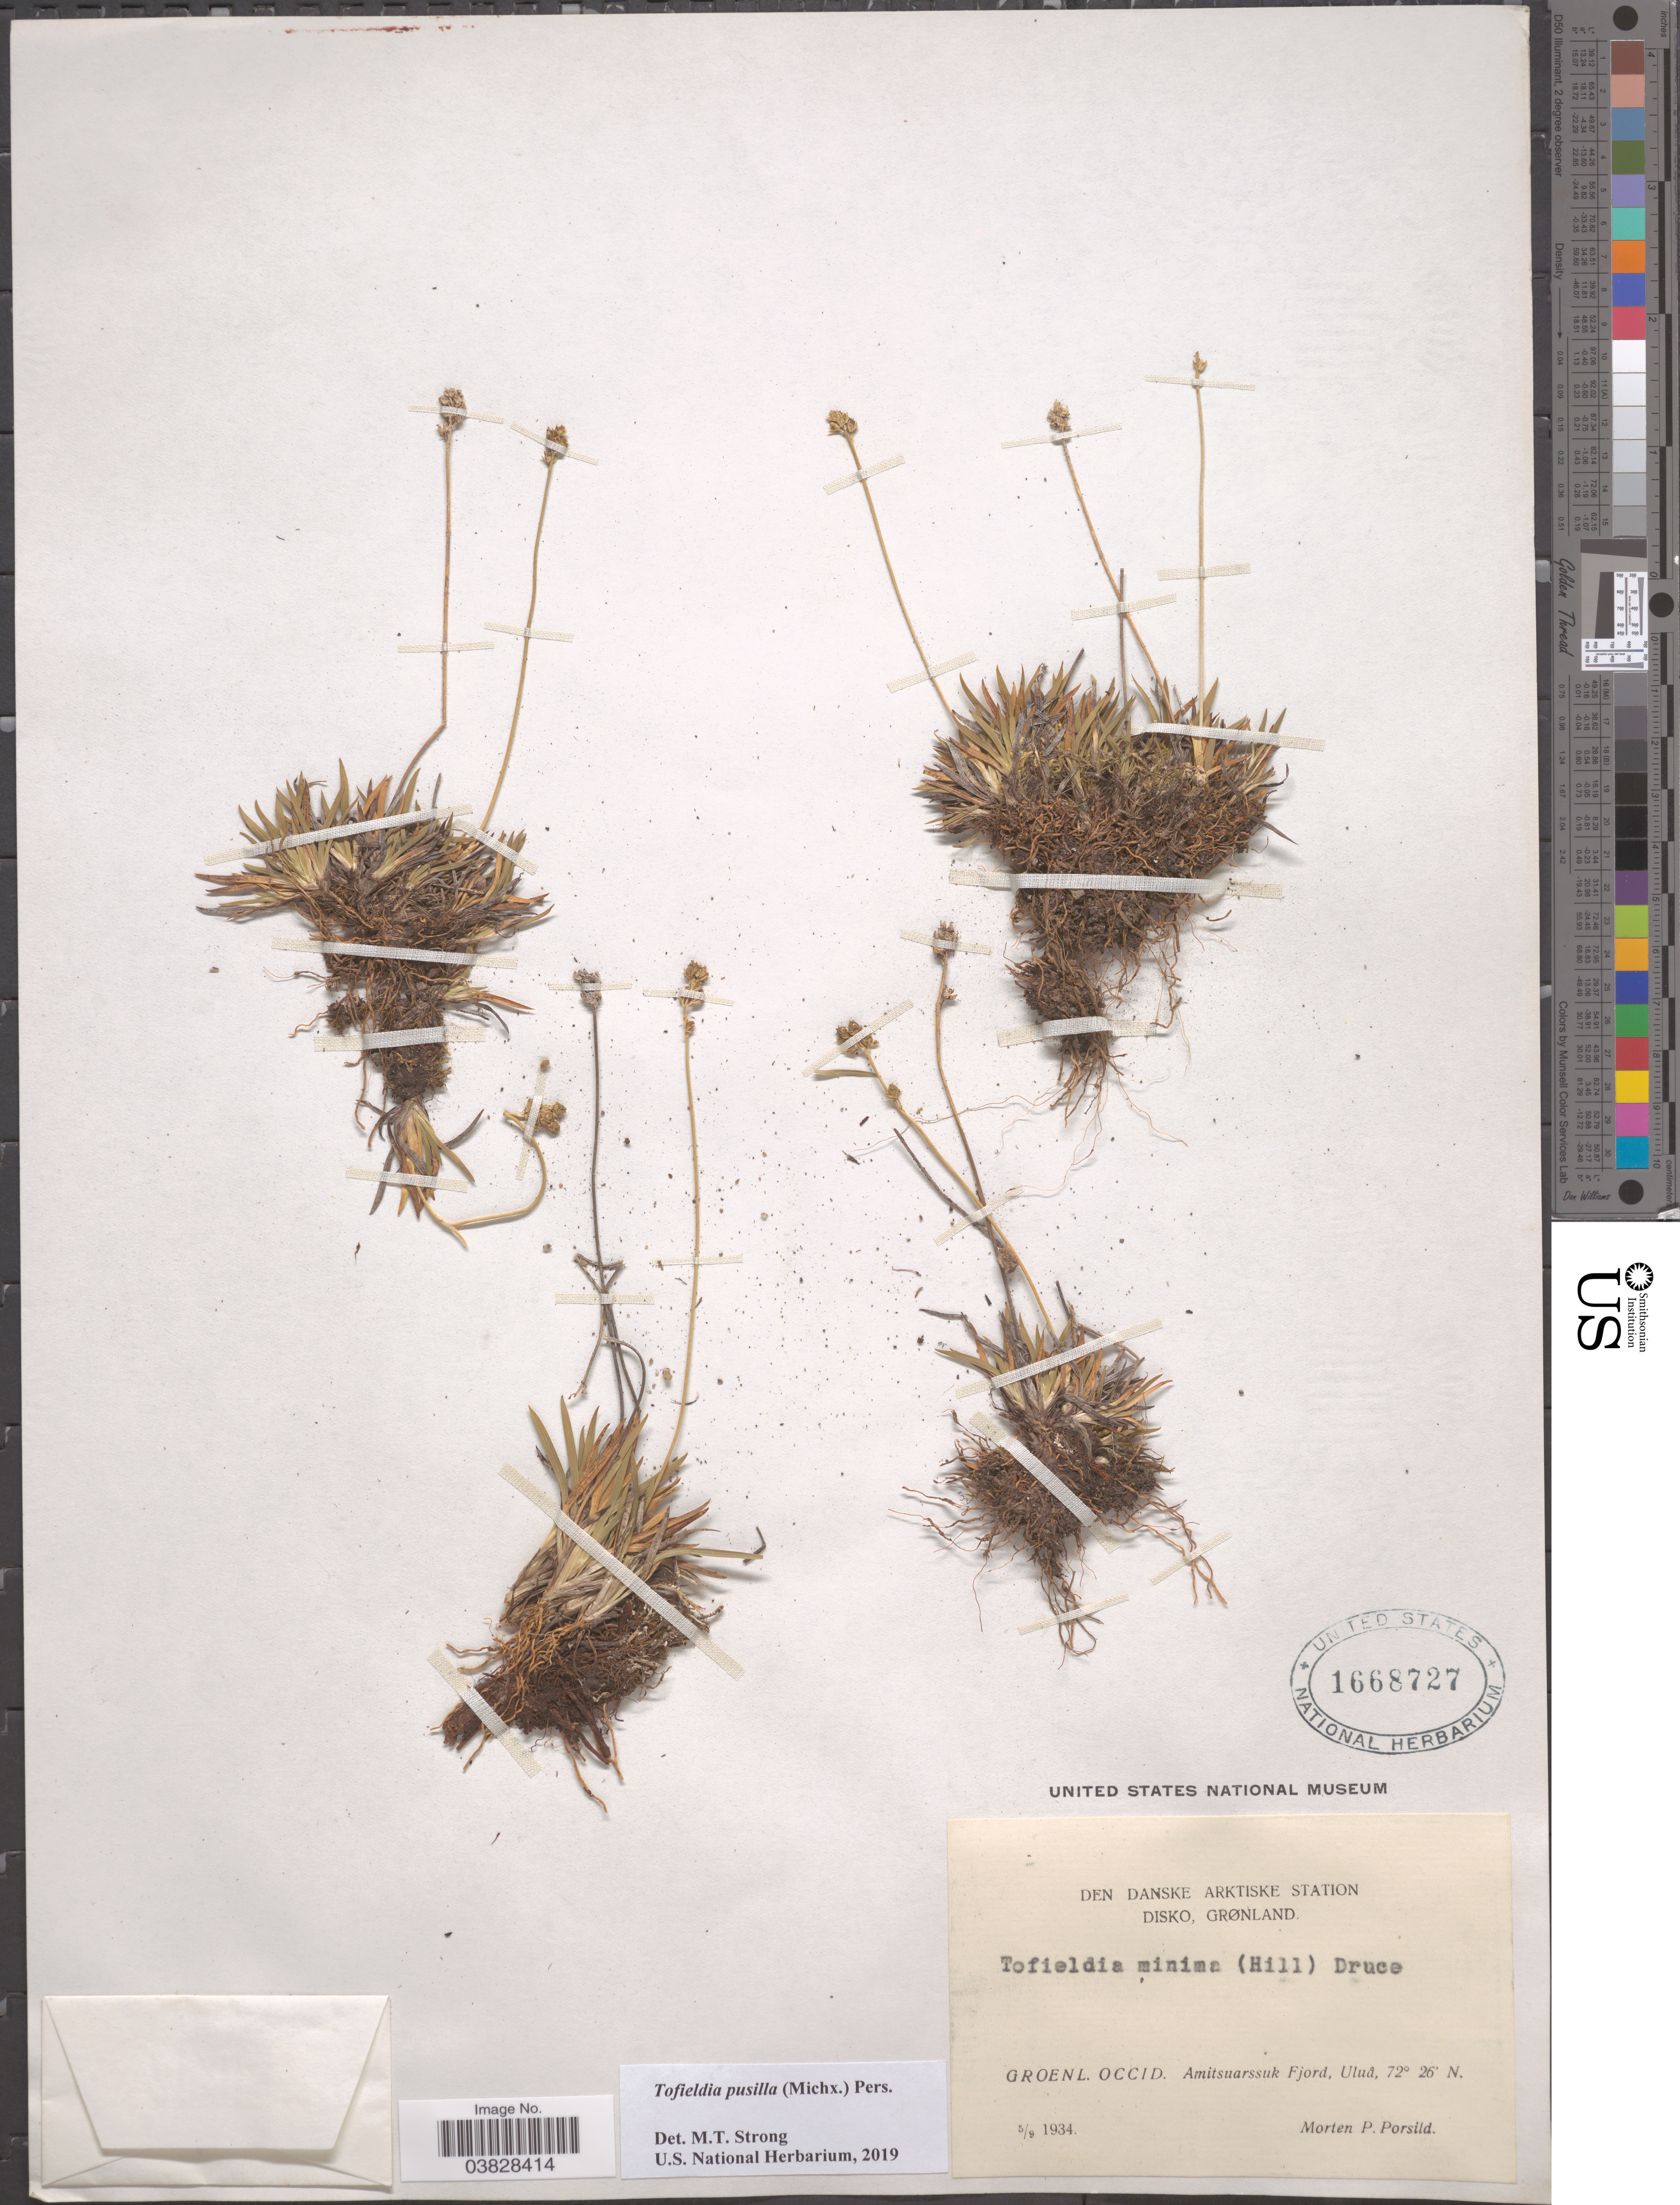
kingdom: Plantae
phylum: Tracheophyta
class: Liliopsida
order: Alismatales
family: Tofieldiaceae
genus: Tofieldia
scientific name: Tofieldia pusilla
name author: (Michx.) Pers.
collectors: M. P. Porsild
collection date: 1934-09-05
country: Greenland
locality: Den Danske Arktiske Station. Disko, Grønland. Groenl. Occid. Amitsuarssuk Fjord, Uluâ.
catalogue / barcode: US 1668727